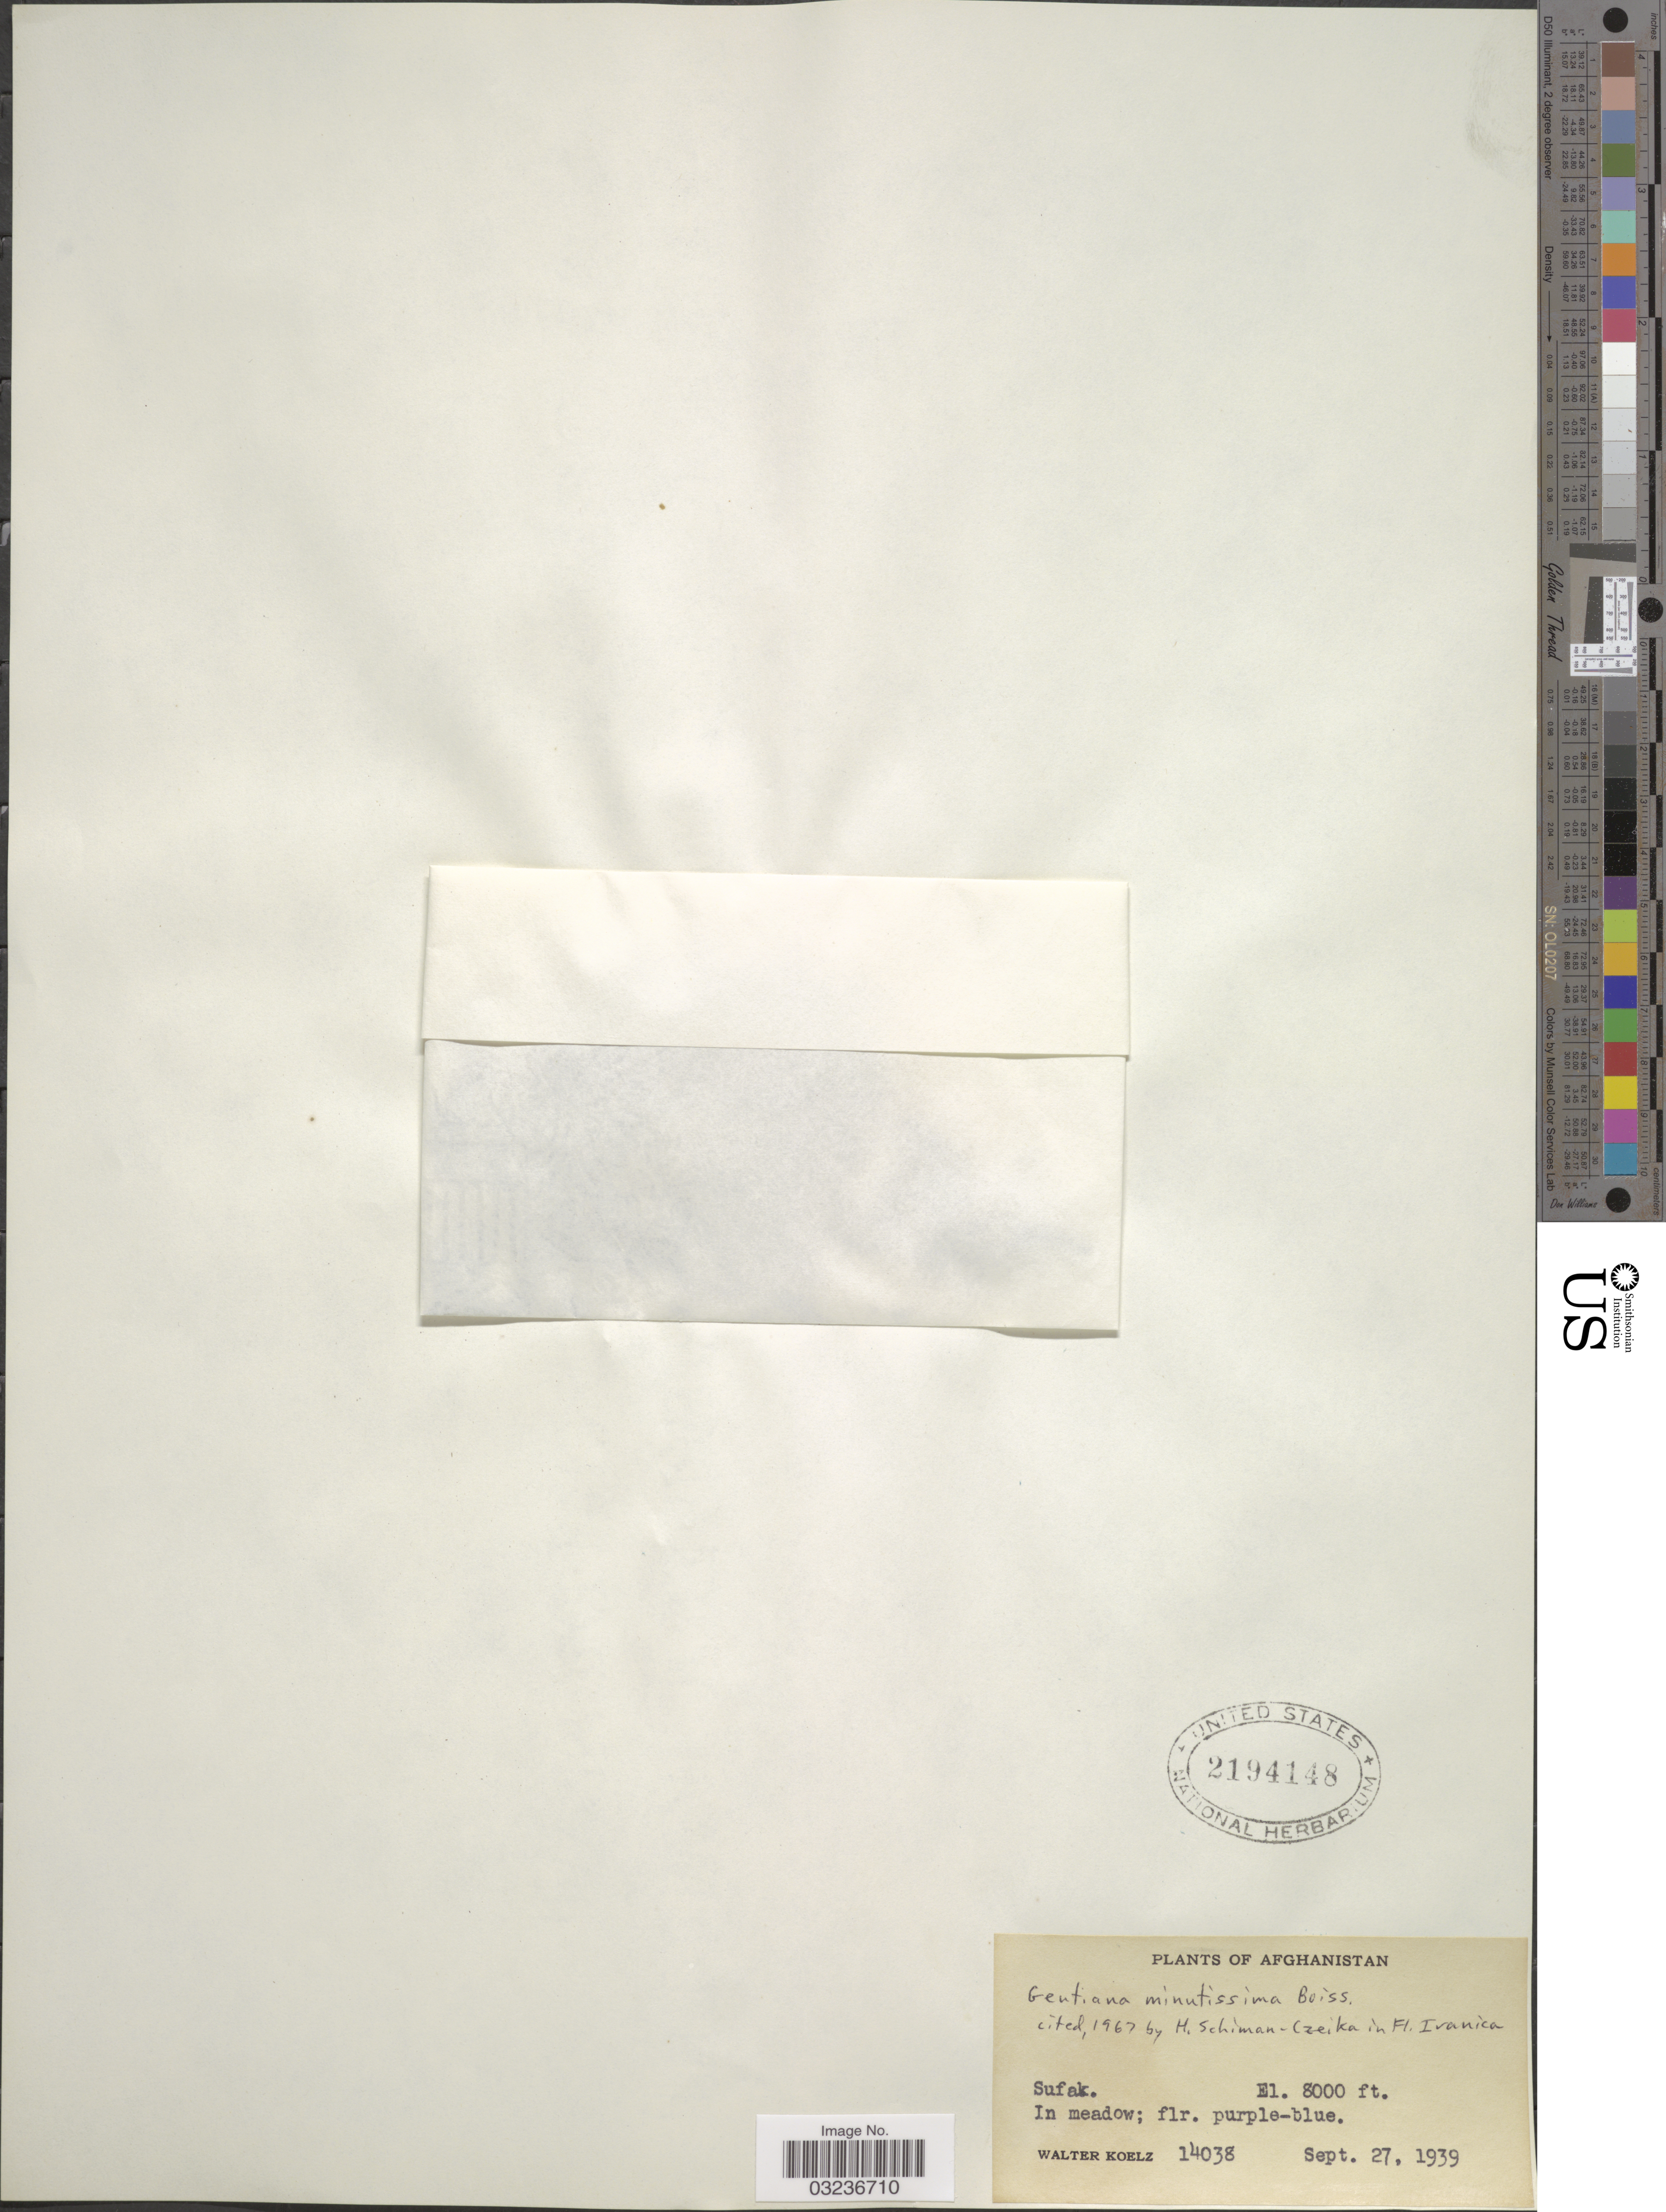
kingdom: Plantae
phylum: Tracheophyta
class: Magnoliopsida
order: Gentianales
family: Gentianaceae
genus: Gentiana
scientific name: Gentiana minutissima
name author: Boiss.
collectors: W. N. Koelz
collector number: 14038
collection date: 1939-09-27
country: Afghanistan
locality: Sufak, In meadow.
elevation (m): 2438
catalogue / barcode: US 2194148